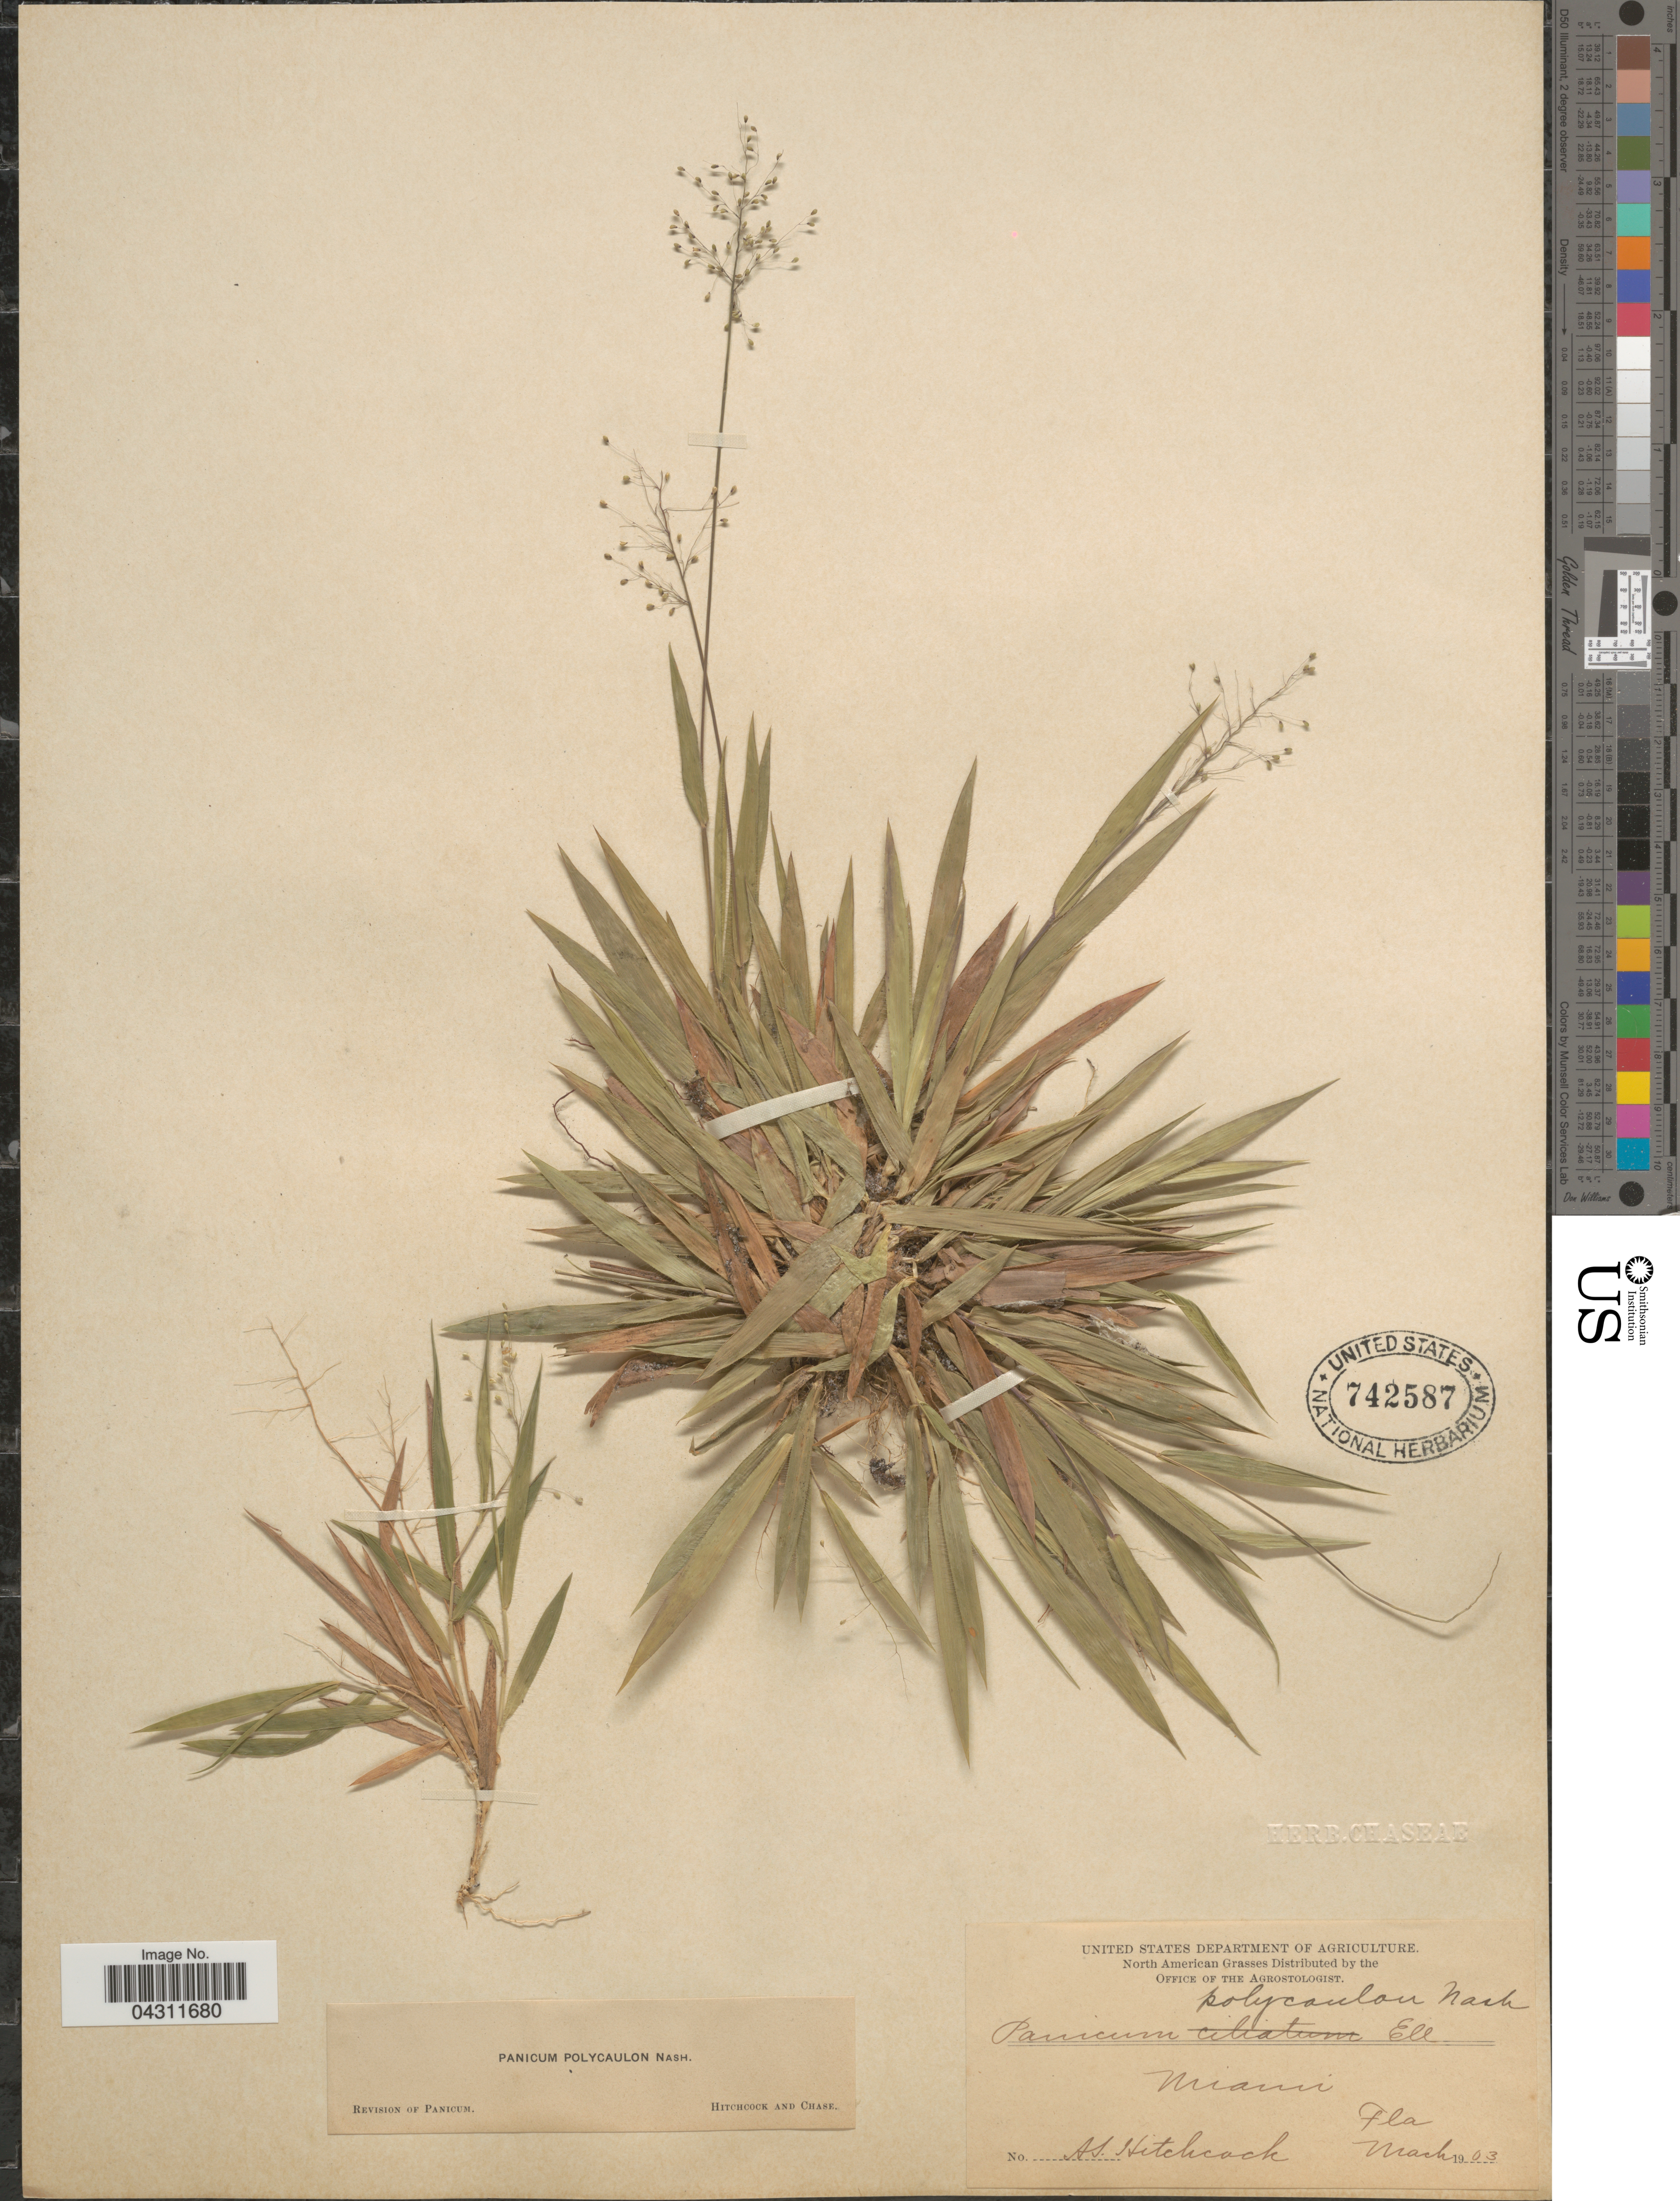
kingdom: Plantae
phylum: Tracheophyta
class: Liliopsida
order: Poales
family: Poaceae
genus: Dichanthelium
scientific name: Dichanthelium strigosum var. glabrescens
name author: (Griseb.) Freckmann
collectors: A. S. Hitchcock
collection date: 1903-03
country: United States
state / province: Florida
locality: Miami.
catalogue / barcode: US 742587